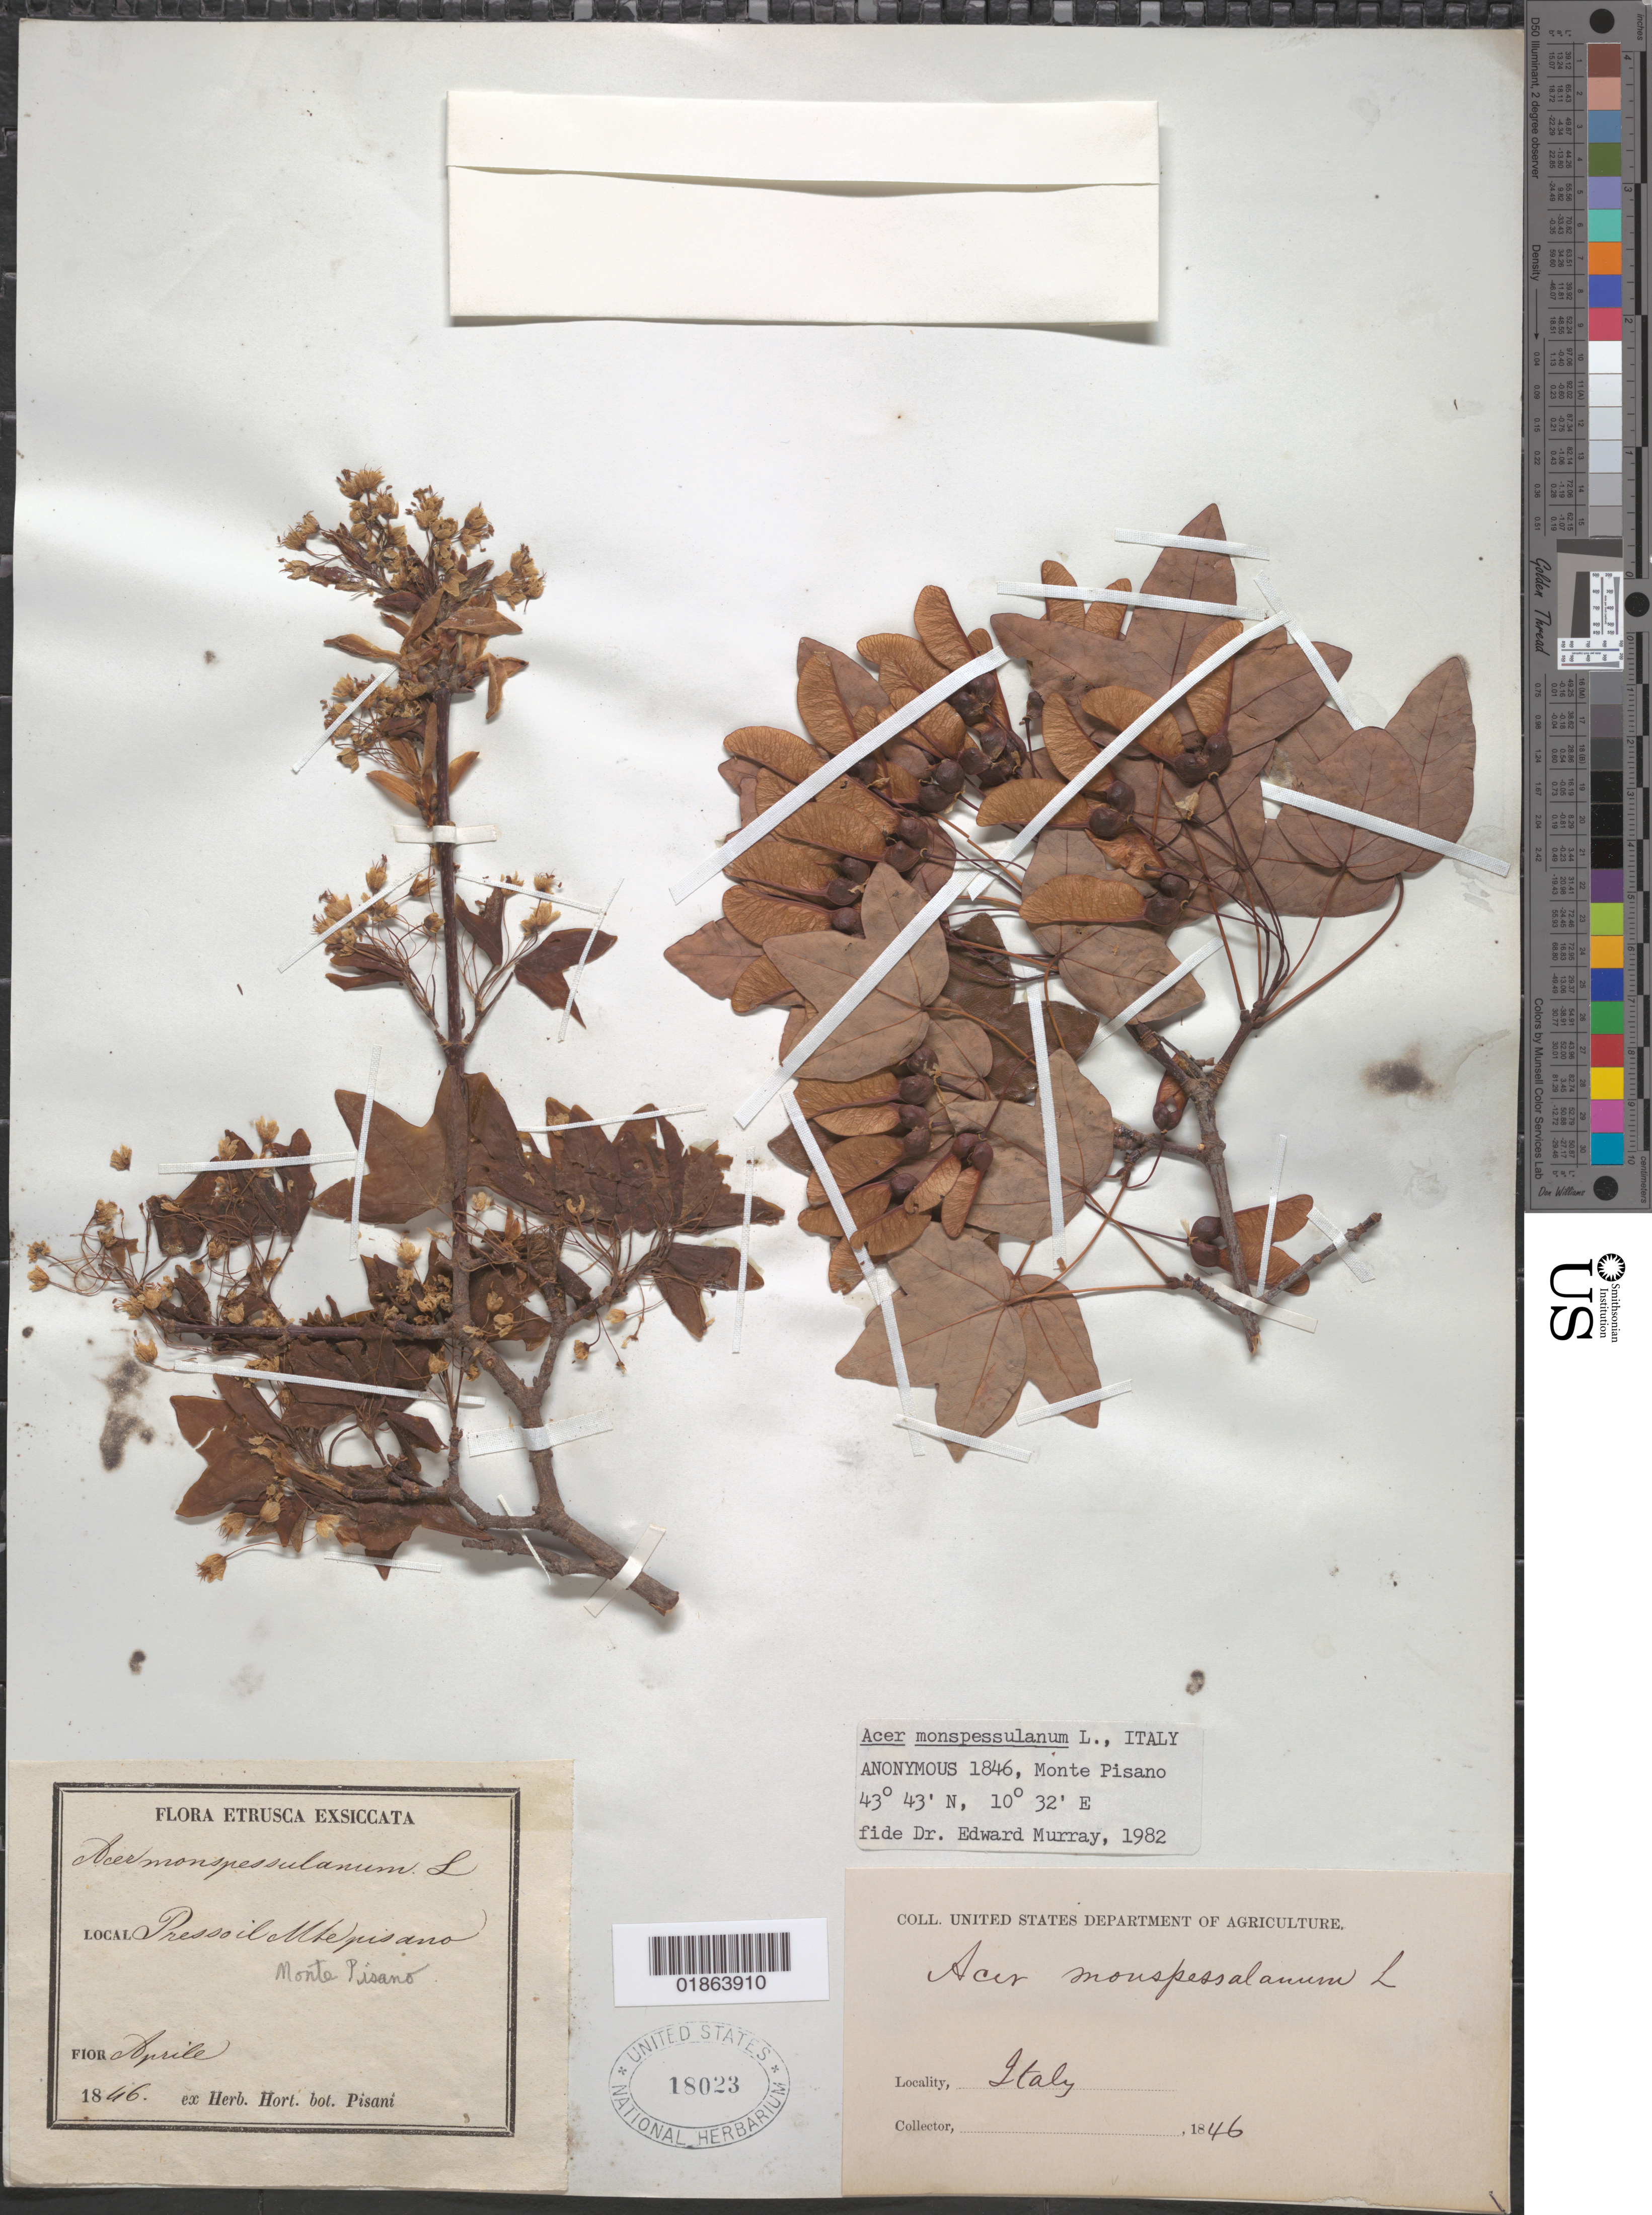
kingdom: Plantae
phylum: Tracheophyta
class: Magnoliopsida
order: Sapindales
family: Sapindaceae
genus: Acer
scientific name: Acer monspessulanum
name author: L.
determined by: Murray, Edward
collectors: ex herb. Hort. Bot. Pisani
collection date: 1846-04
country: Italy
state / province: Tuscany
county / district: Pisa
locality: Monte Pisano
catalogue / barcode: US 18023